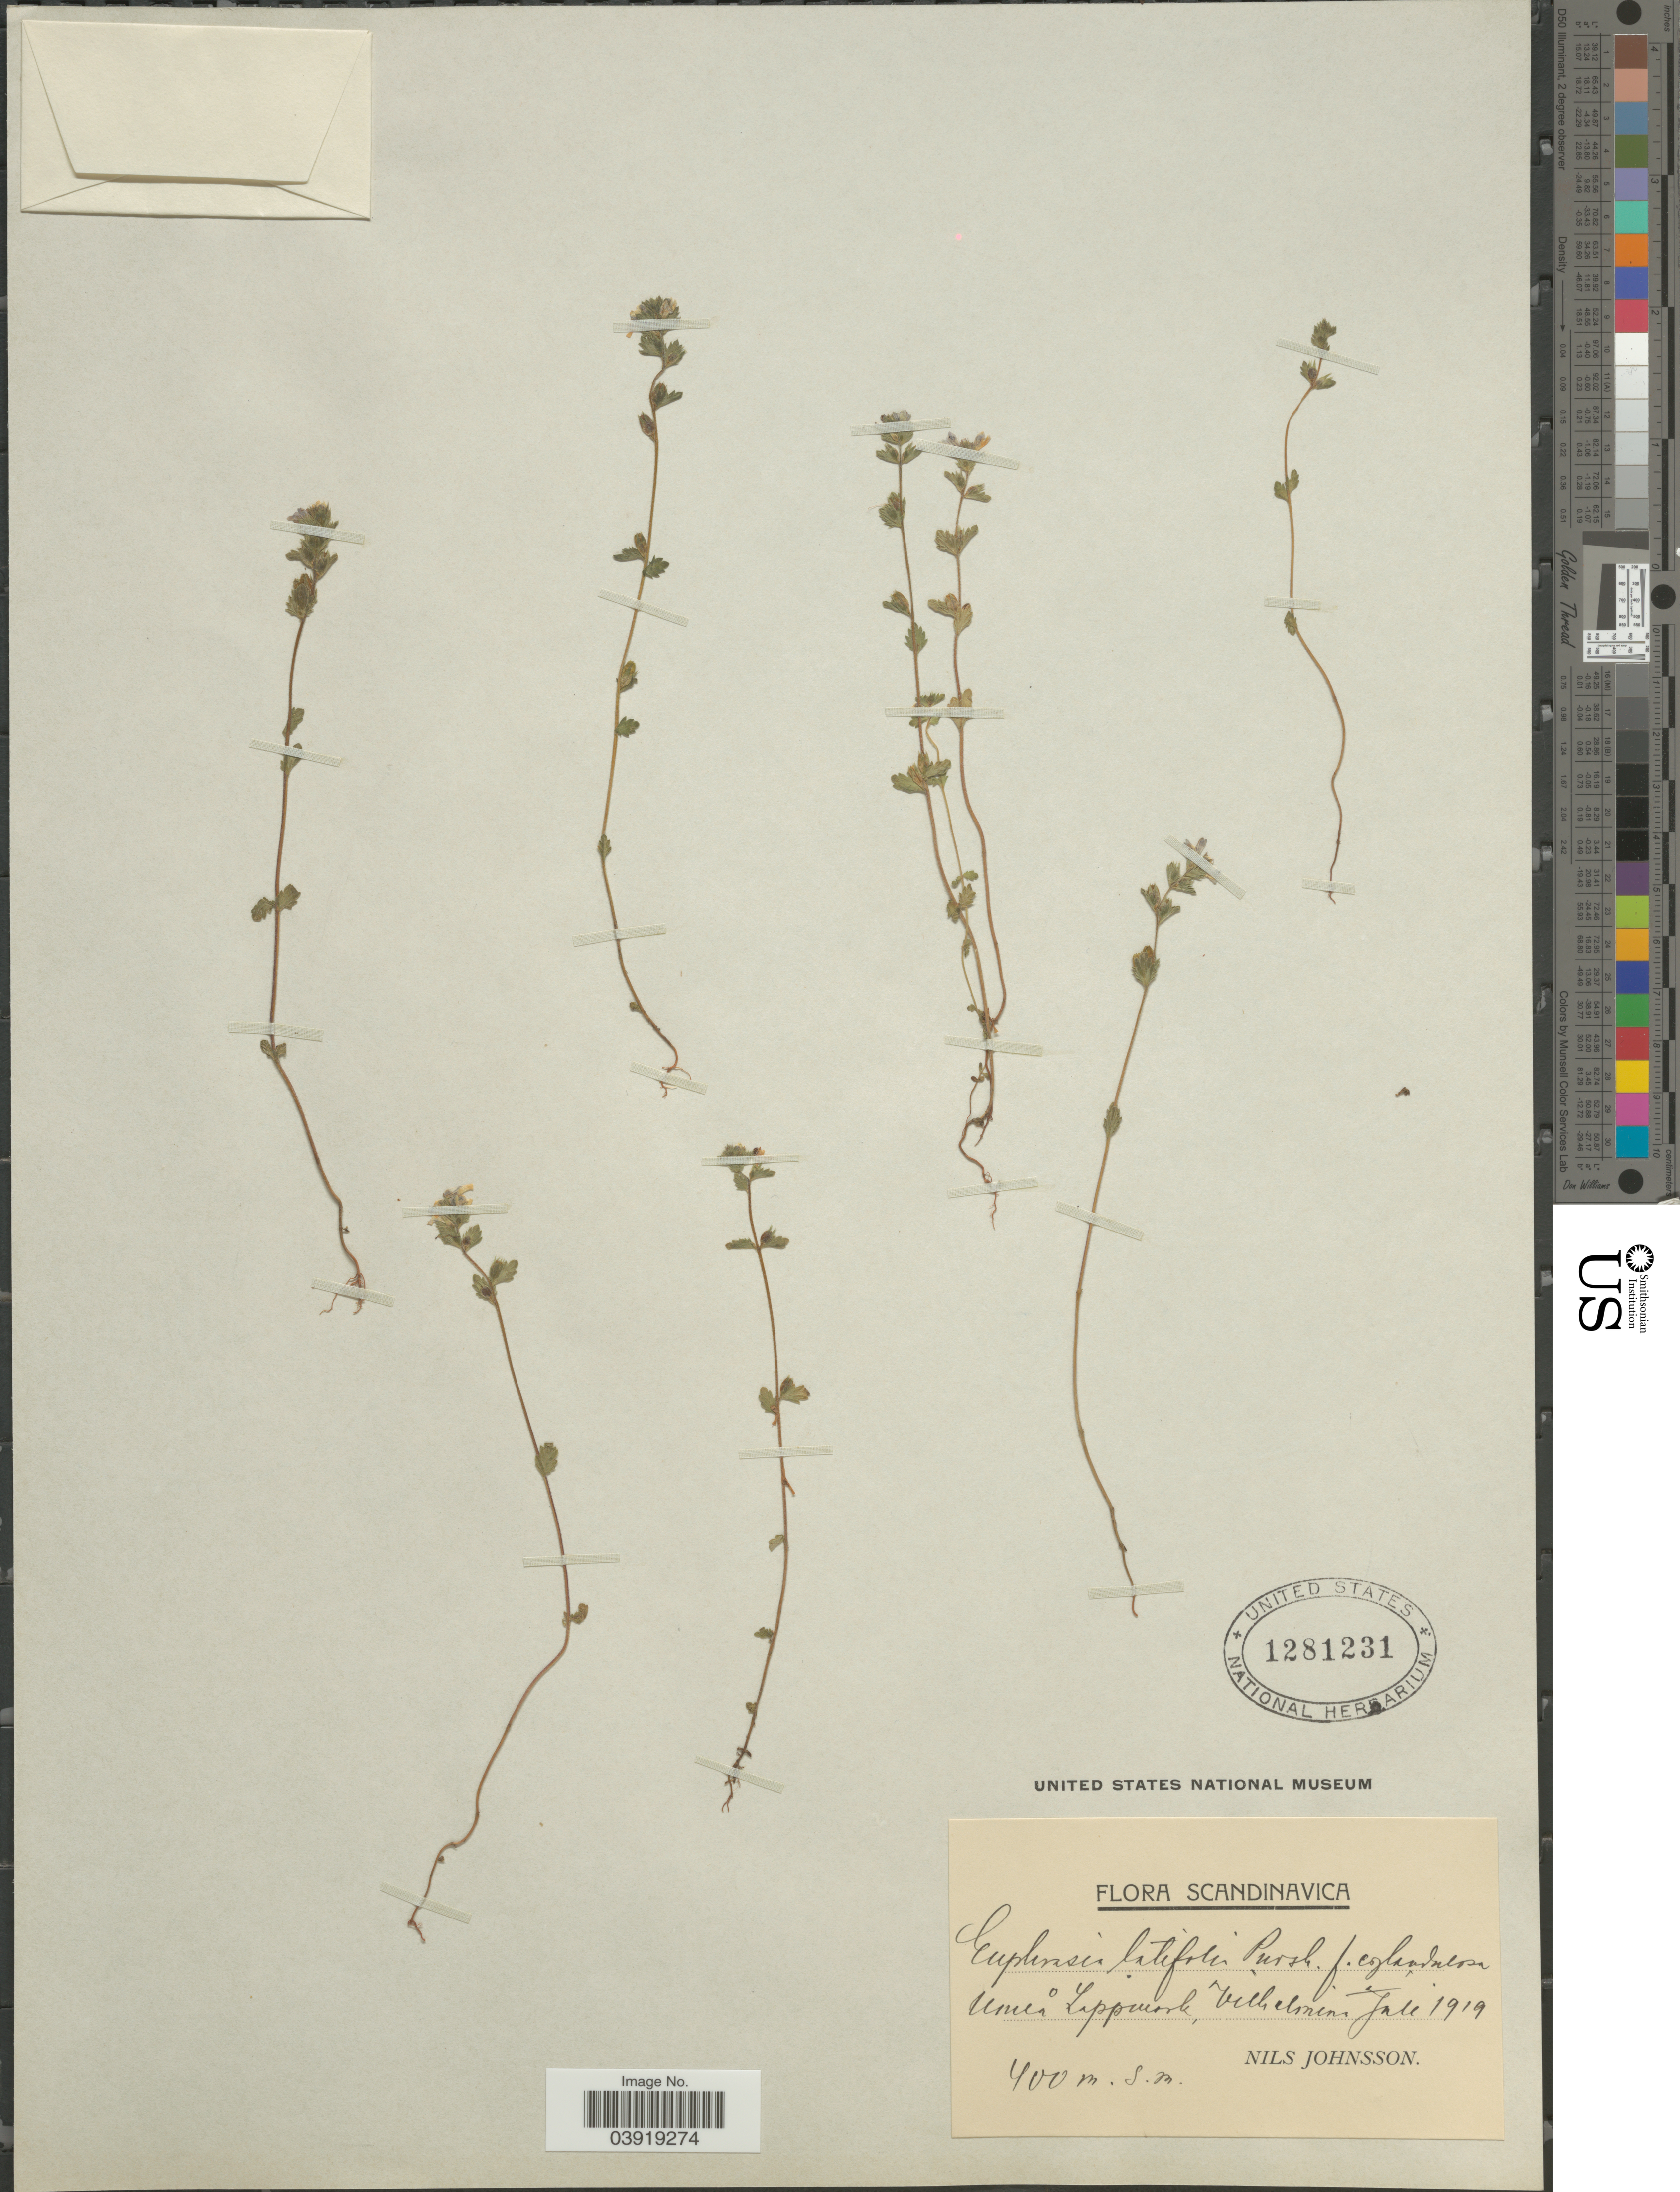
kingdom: Plantae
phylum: Tracheophyta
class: Magnoliopsida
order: Lamiales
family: Orobanchaceae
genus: Euphrasia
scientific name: Euphrasia latifolia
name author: Schur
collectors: N. Johnsson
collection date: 1919-07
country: Sweden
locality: Scandinavica. Uneå Lappmark, Vilhelmina.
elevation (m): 400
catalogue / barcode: US 1281231